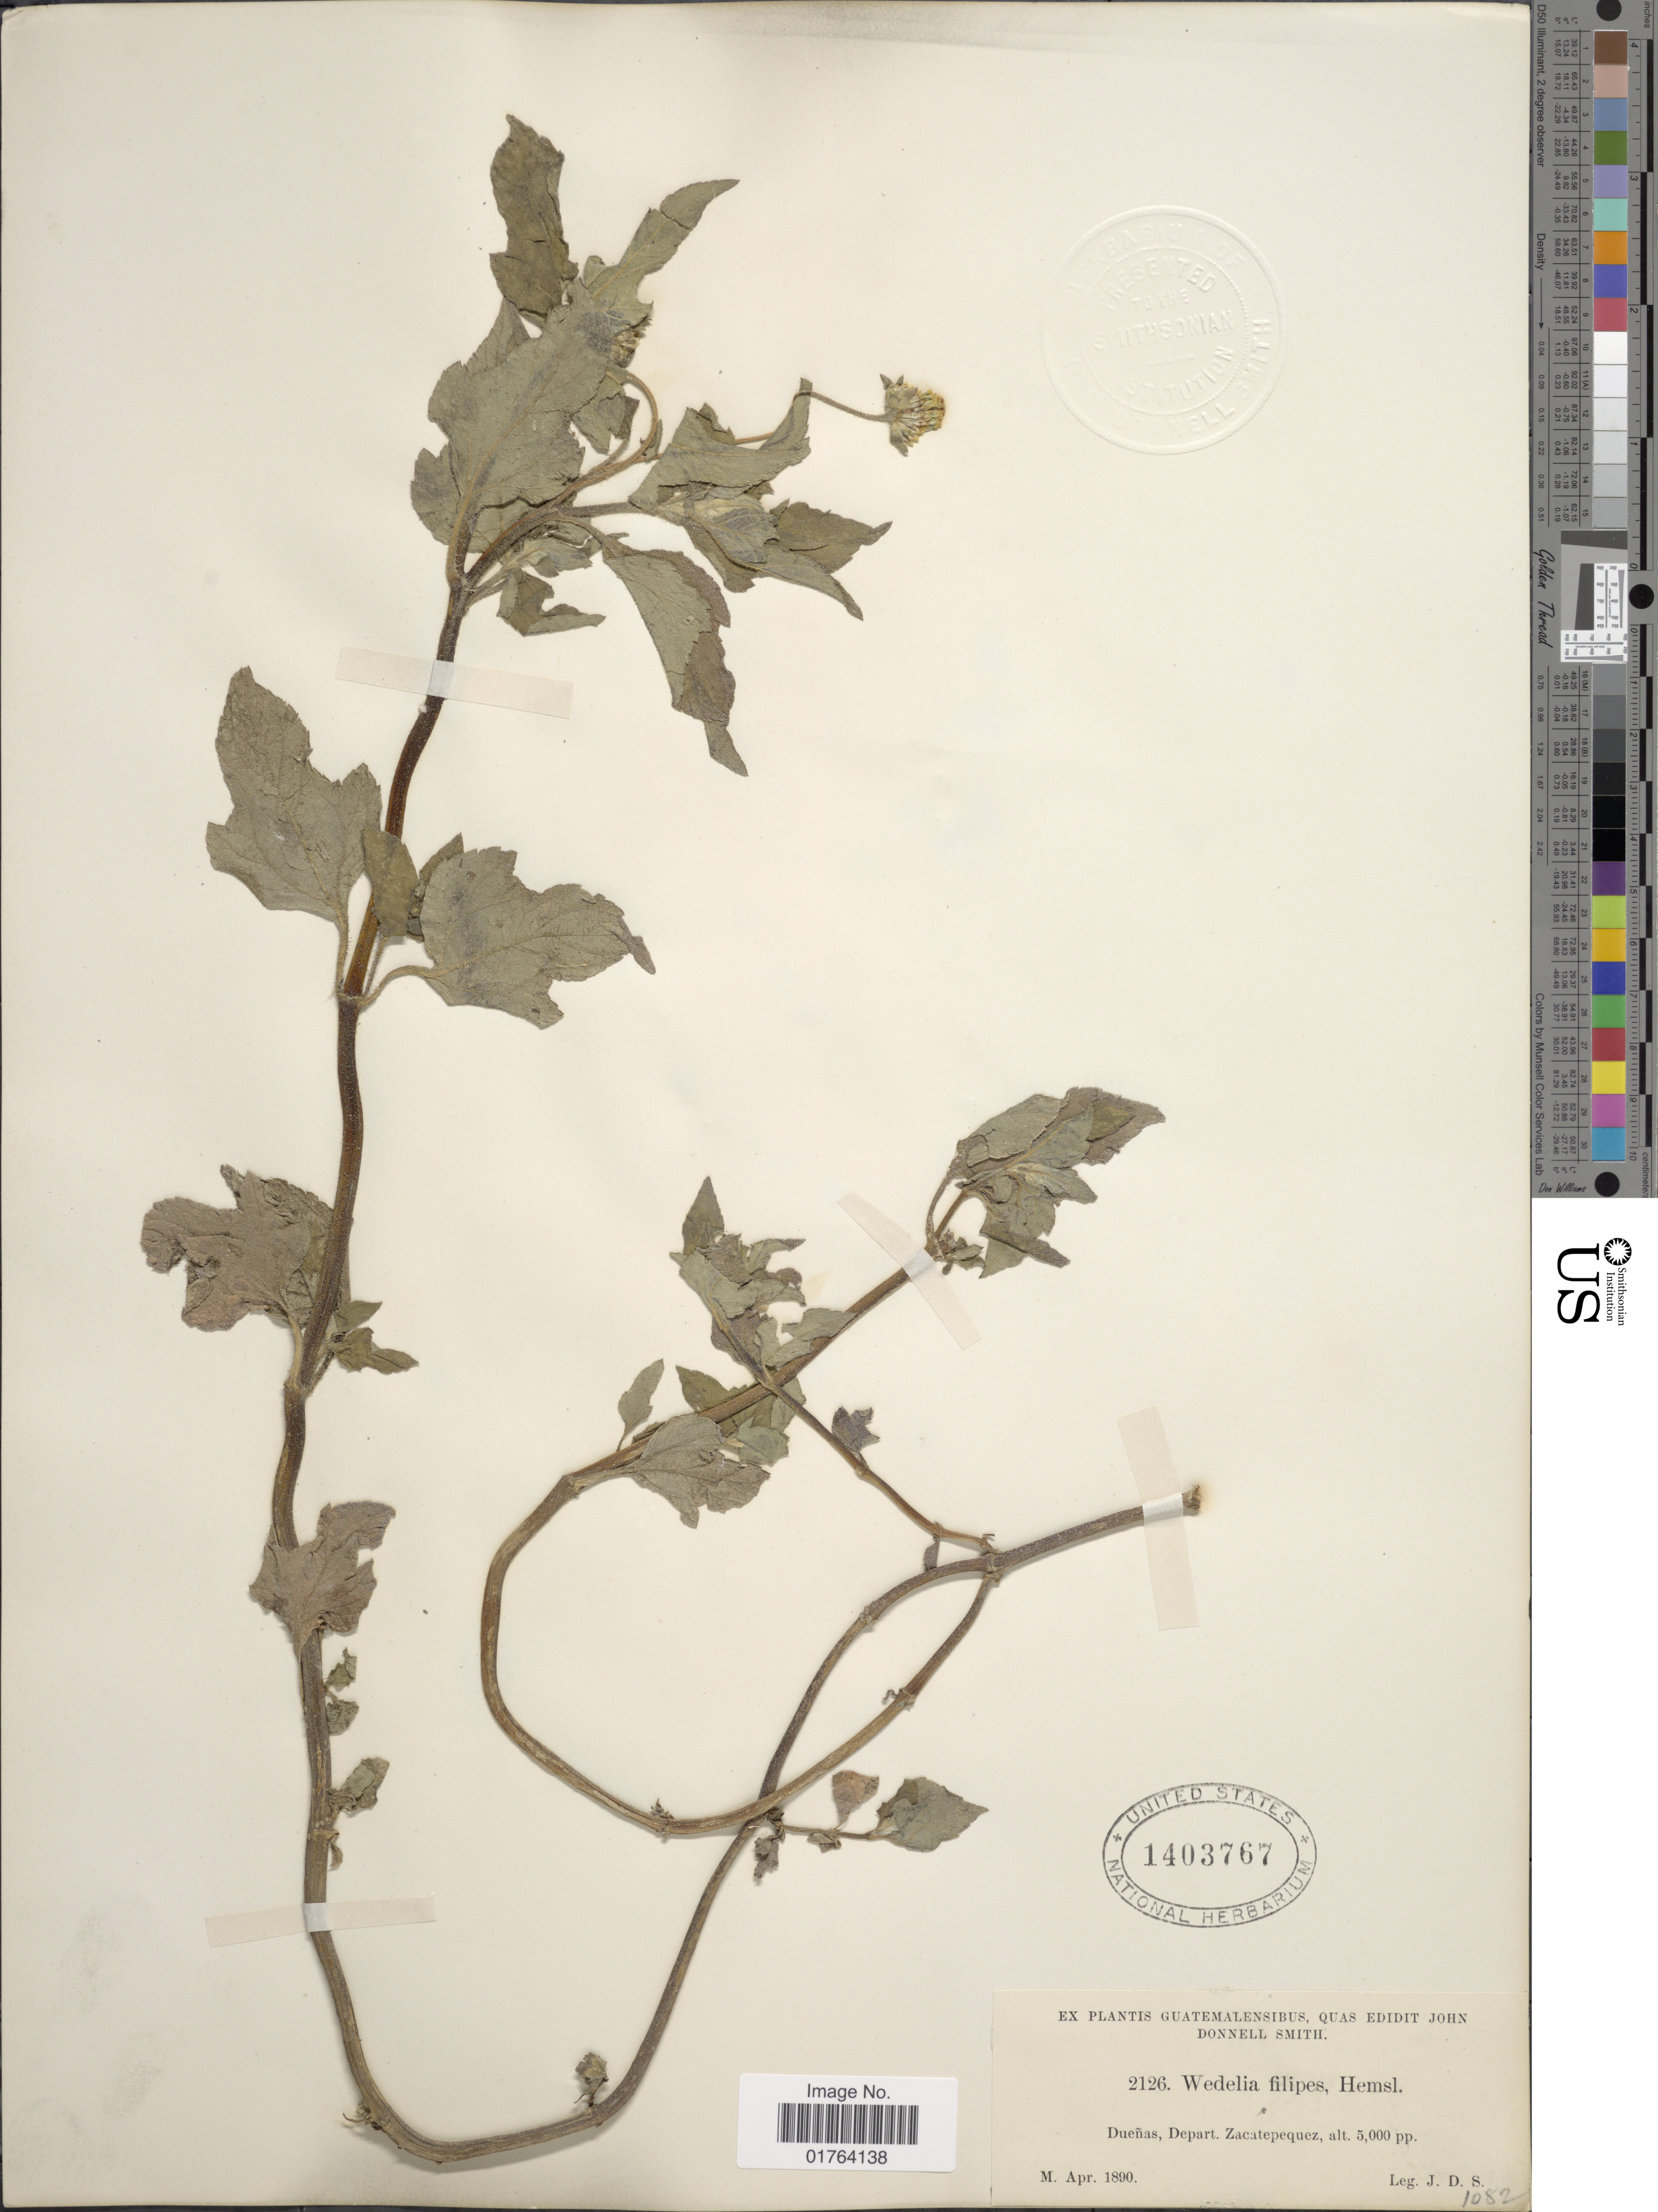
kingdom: Plantae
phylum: Tracheophyta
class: Magnoliopsida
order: Asterales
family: Asteraceae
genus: Wedelia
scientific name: Wedelia filipes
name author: Hemsl.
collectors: J. Donnell Smith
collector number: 2126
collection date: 1890-04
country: Guatemala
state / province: Sacatepéquez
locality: Duenas, Depart. Zacatepequez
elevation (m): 1524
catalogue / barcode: US 1403767